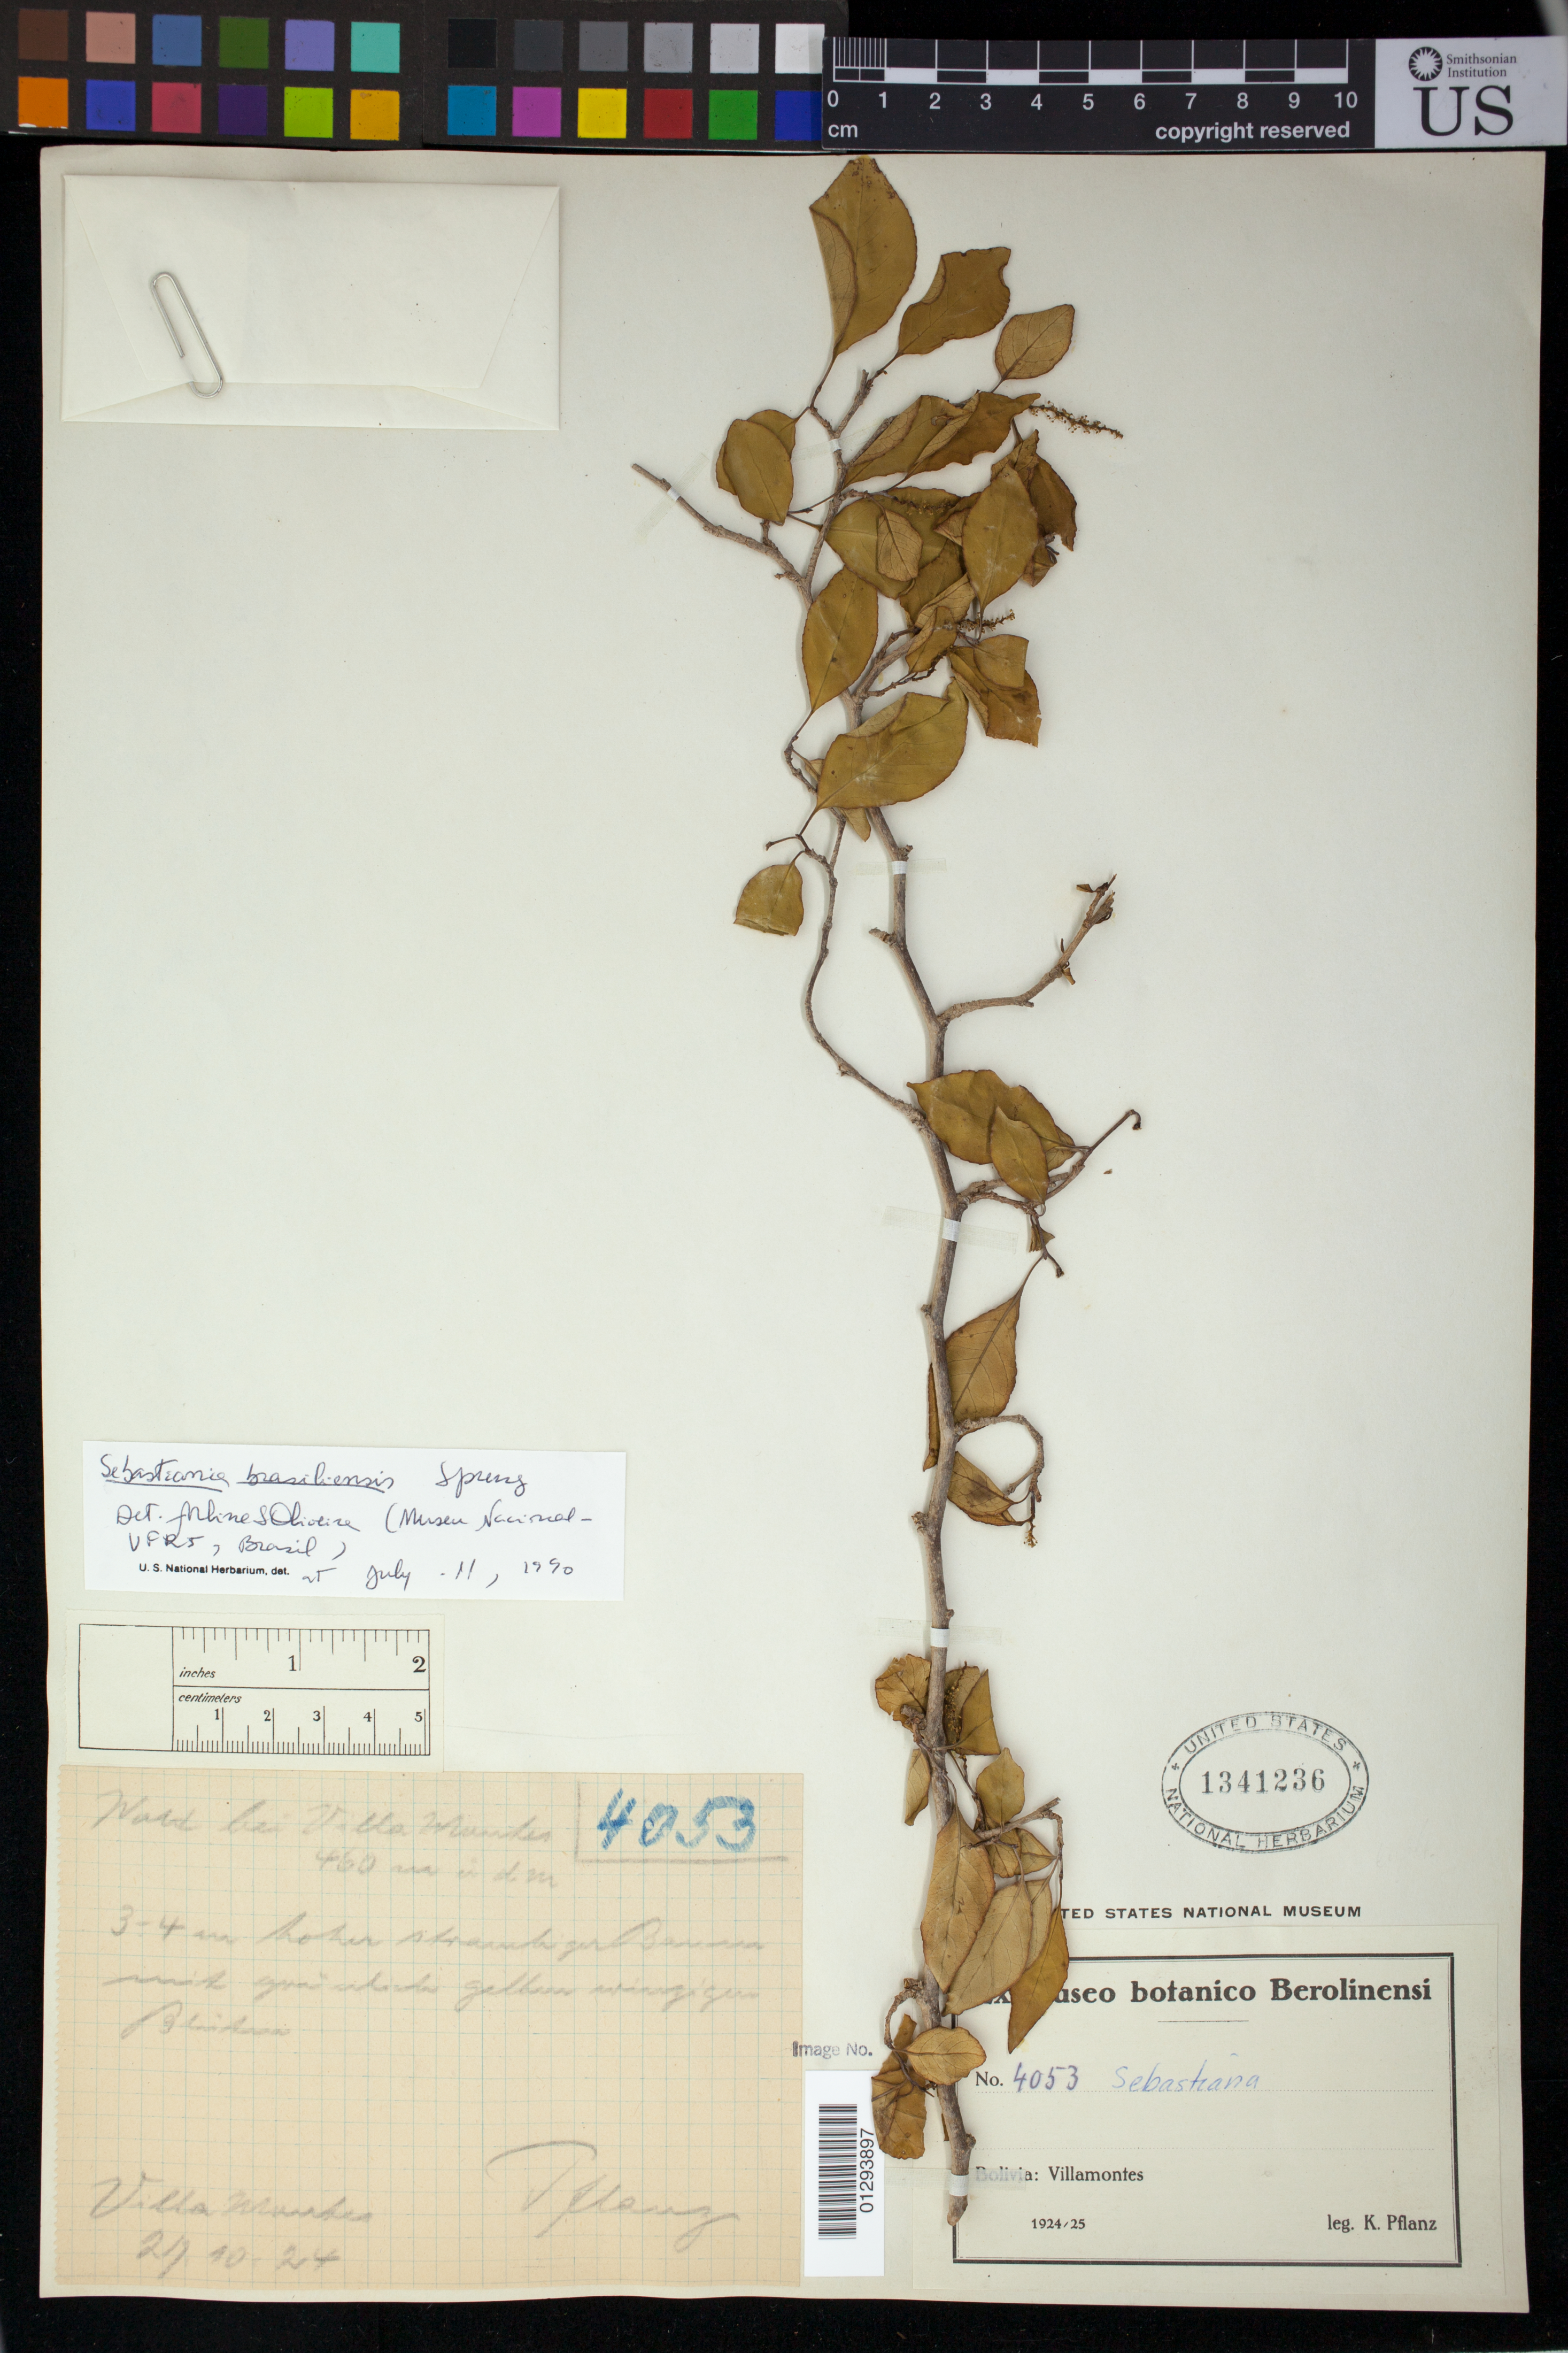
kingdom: Plantae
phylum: Tracheophyta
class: Magnoliopsida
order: Malpighiales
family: Euphorbiaceae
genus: Sebastiania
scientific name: Sebastiania brasiliensis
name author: Spreng.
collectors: K. Pflanz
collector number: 4053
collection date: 1924-10-27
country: Bolivia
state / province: Tarija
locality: Villa Montes,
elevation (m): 460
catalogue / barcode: US 1341236